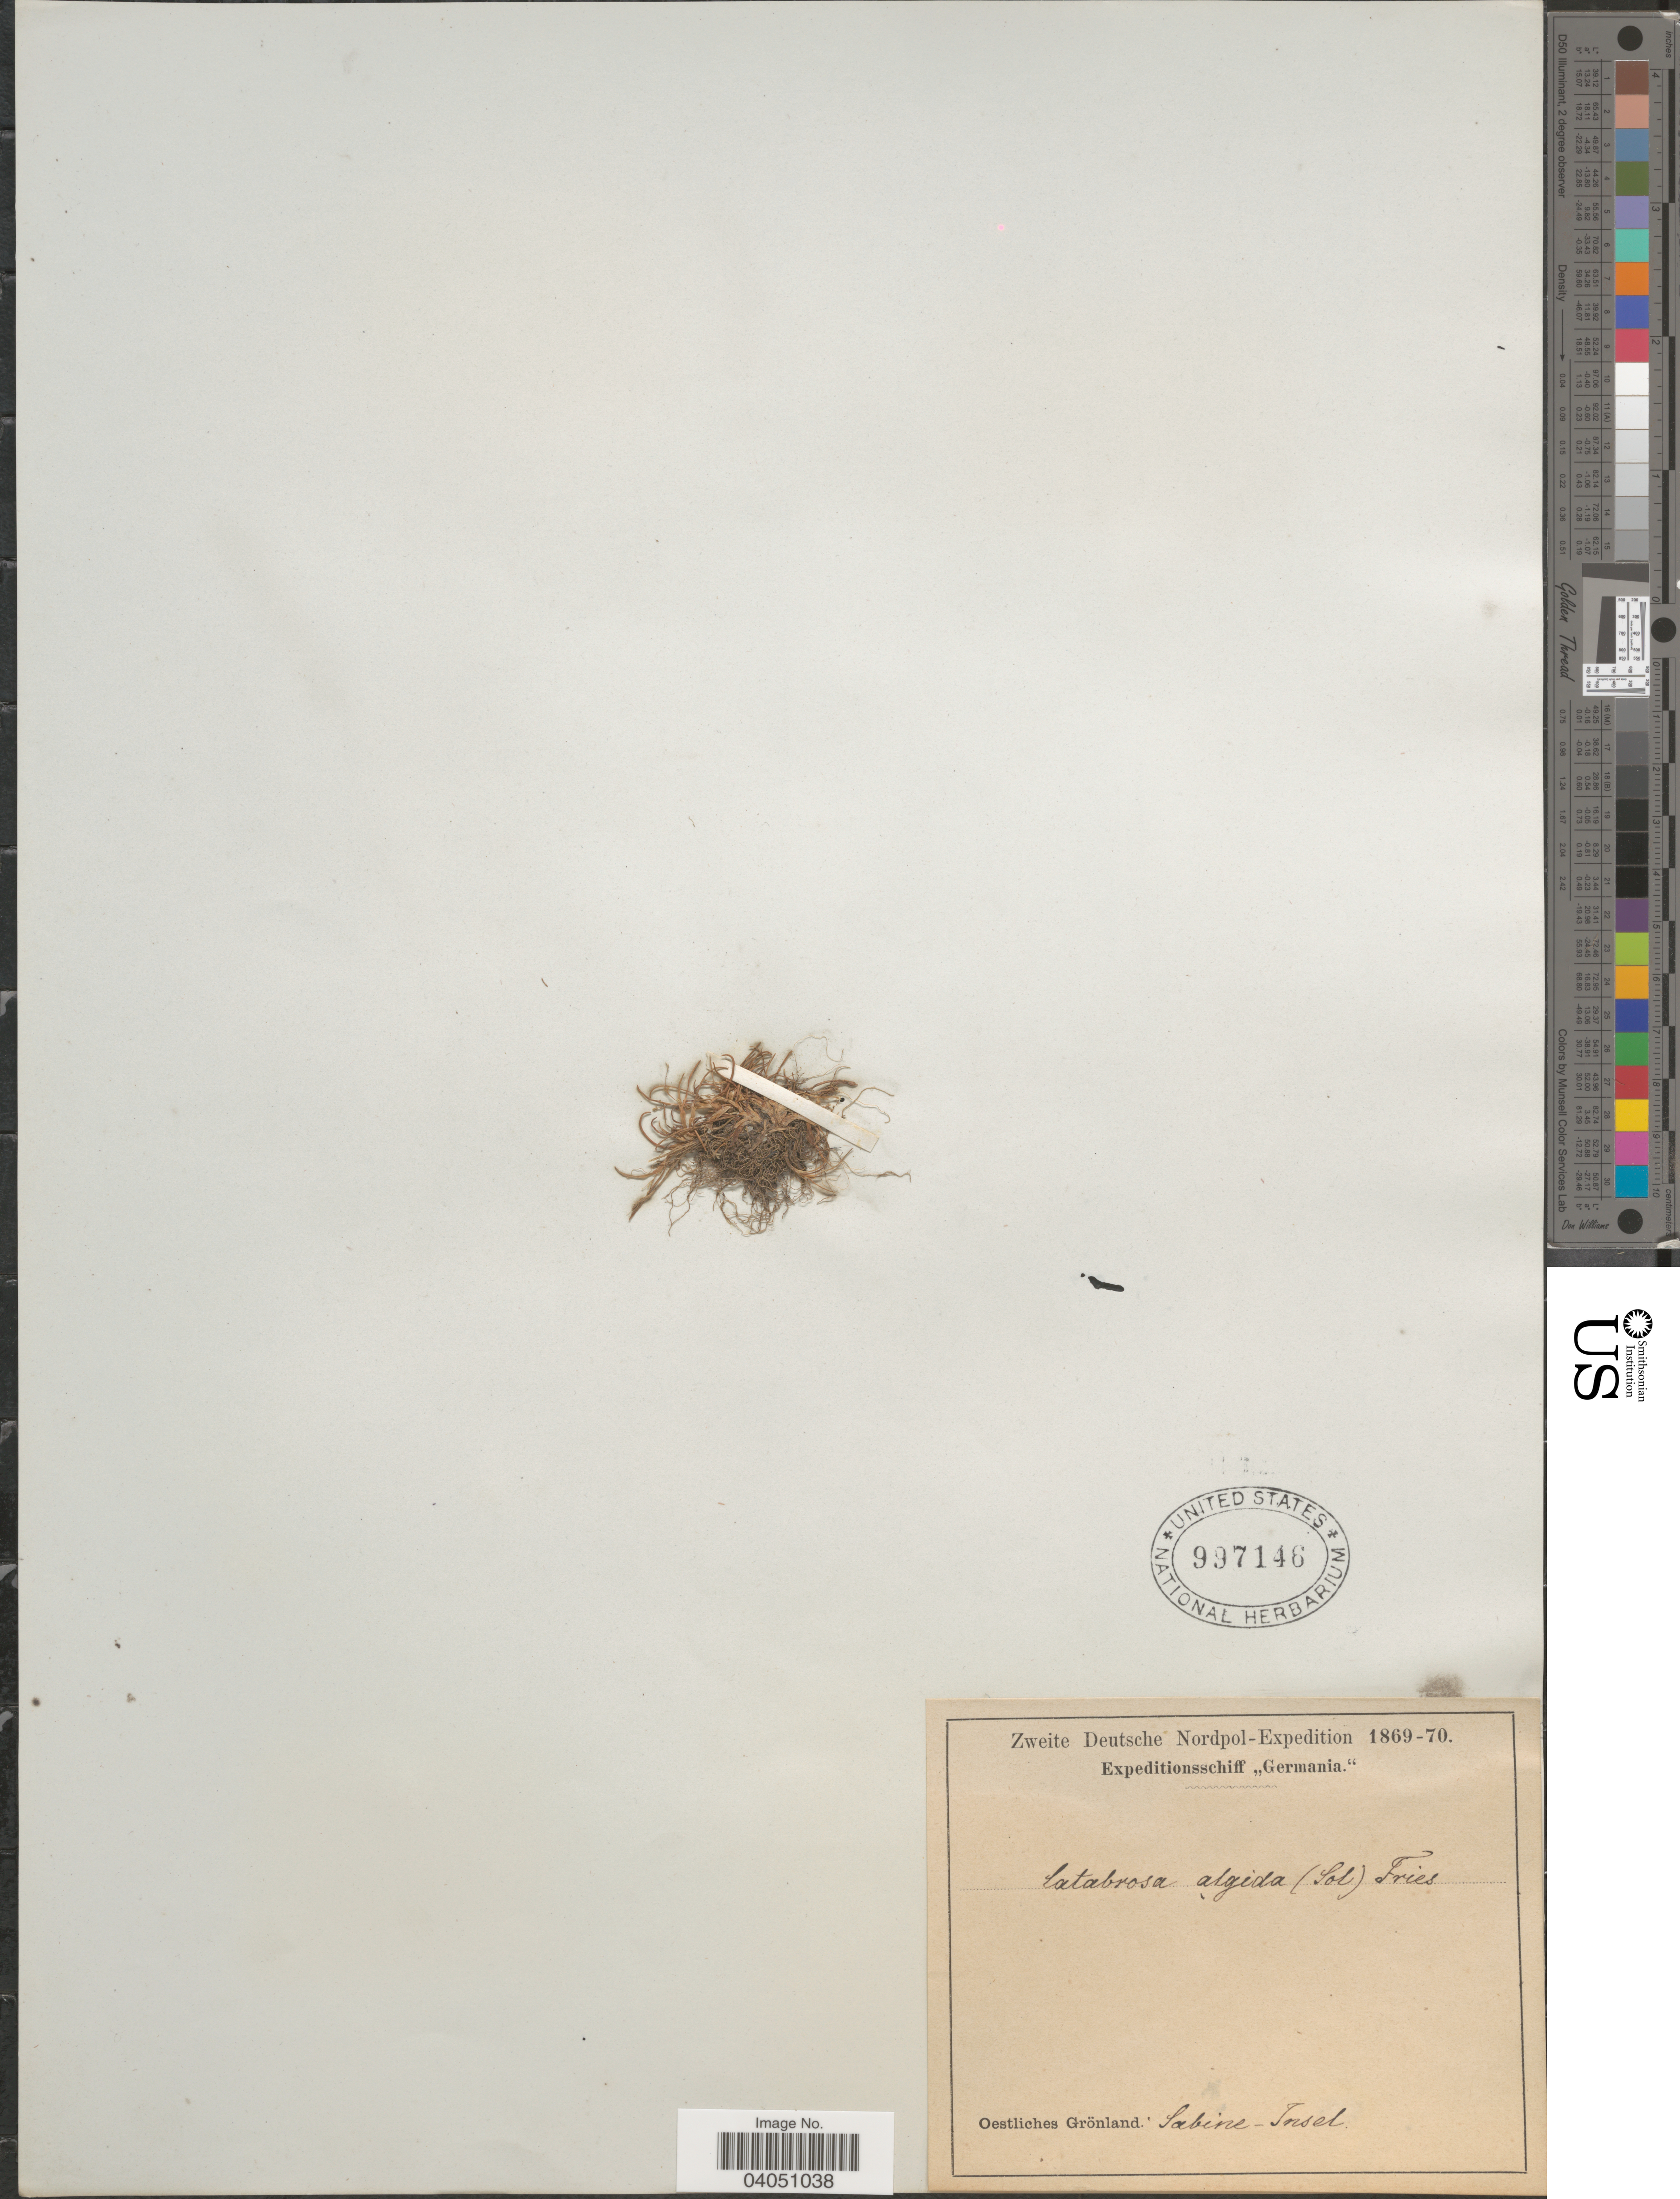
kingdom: Plantae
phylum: Tracheophyta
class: Liliopsida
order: Poales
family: Poaceae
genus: Phippsia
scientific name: Phippsia algida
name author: (Sol.) R. Br.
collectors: Zweite Deutsche Nordpol-Expedition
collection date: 1869/1870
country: Greenland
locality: Oestliches Grönland. Sabine-Insel.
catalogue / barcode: US 997146